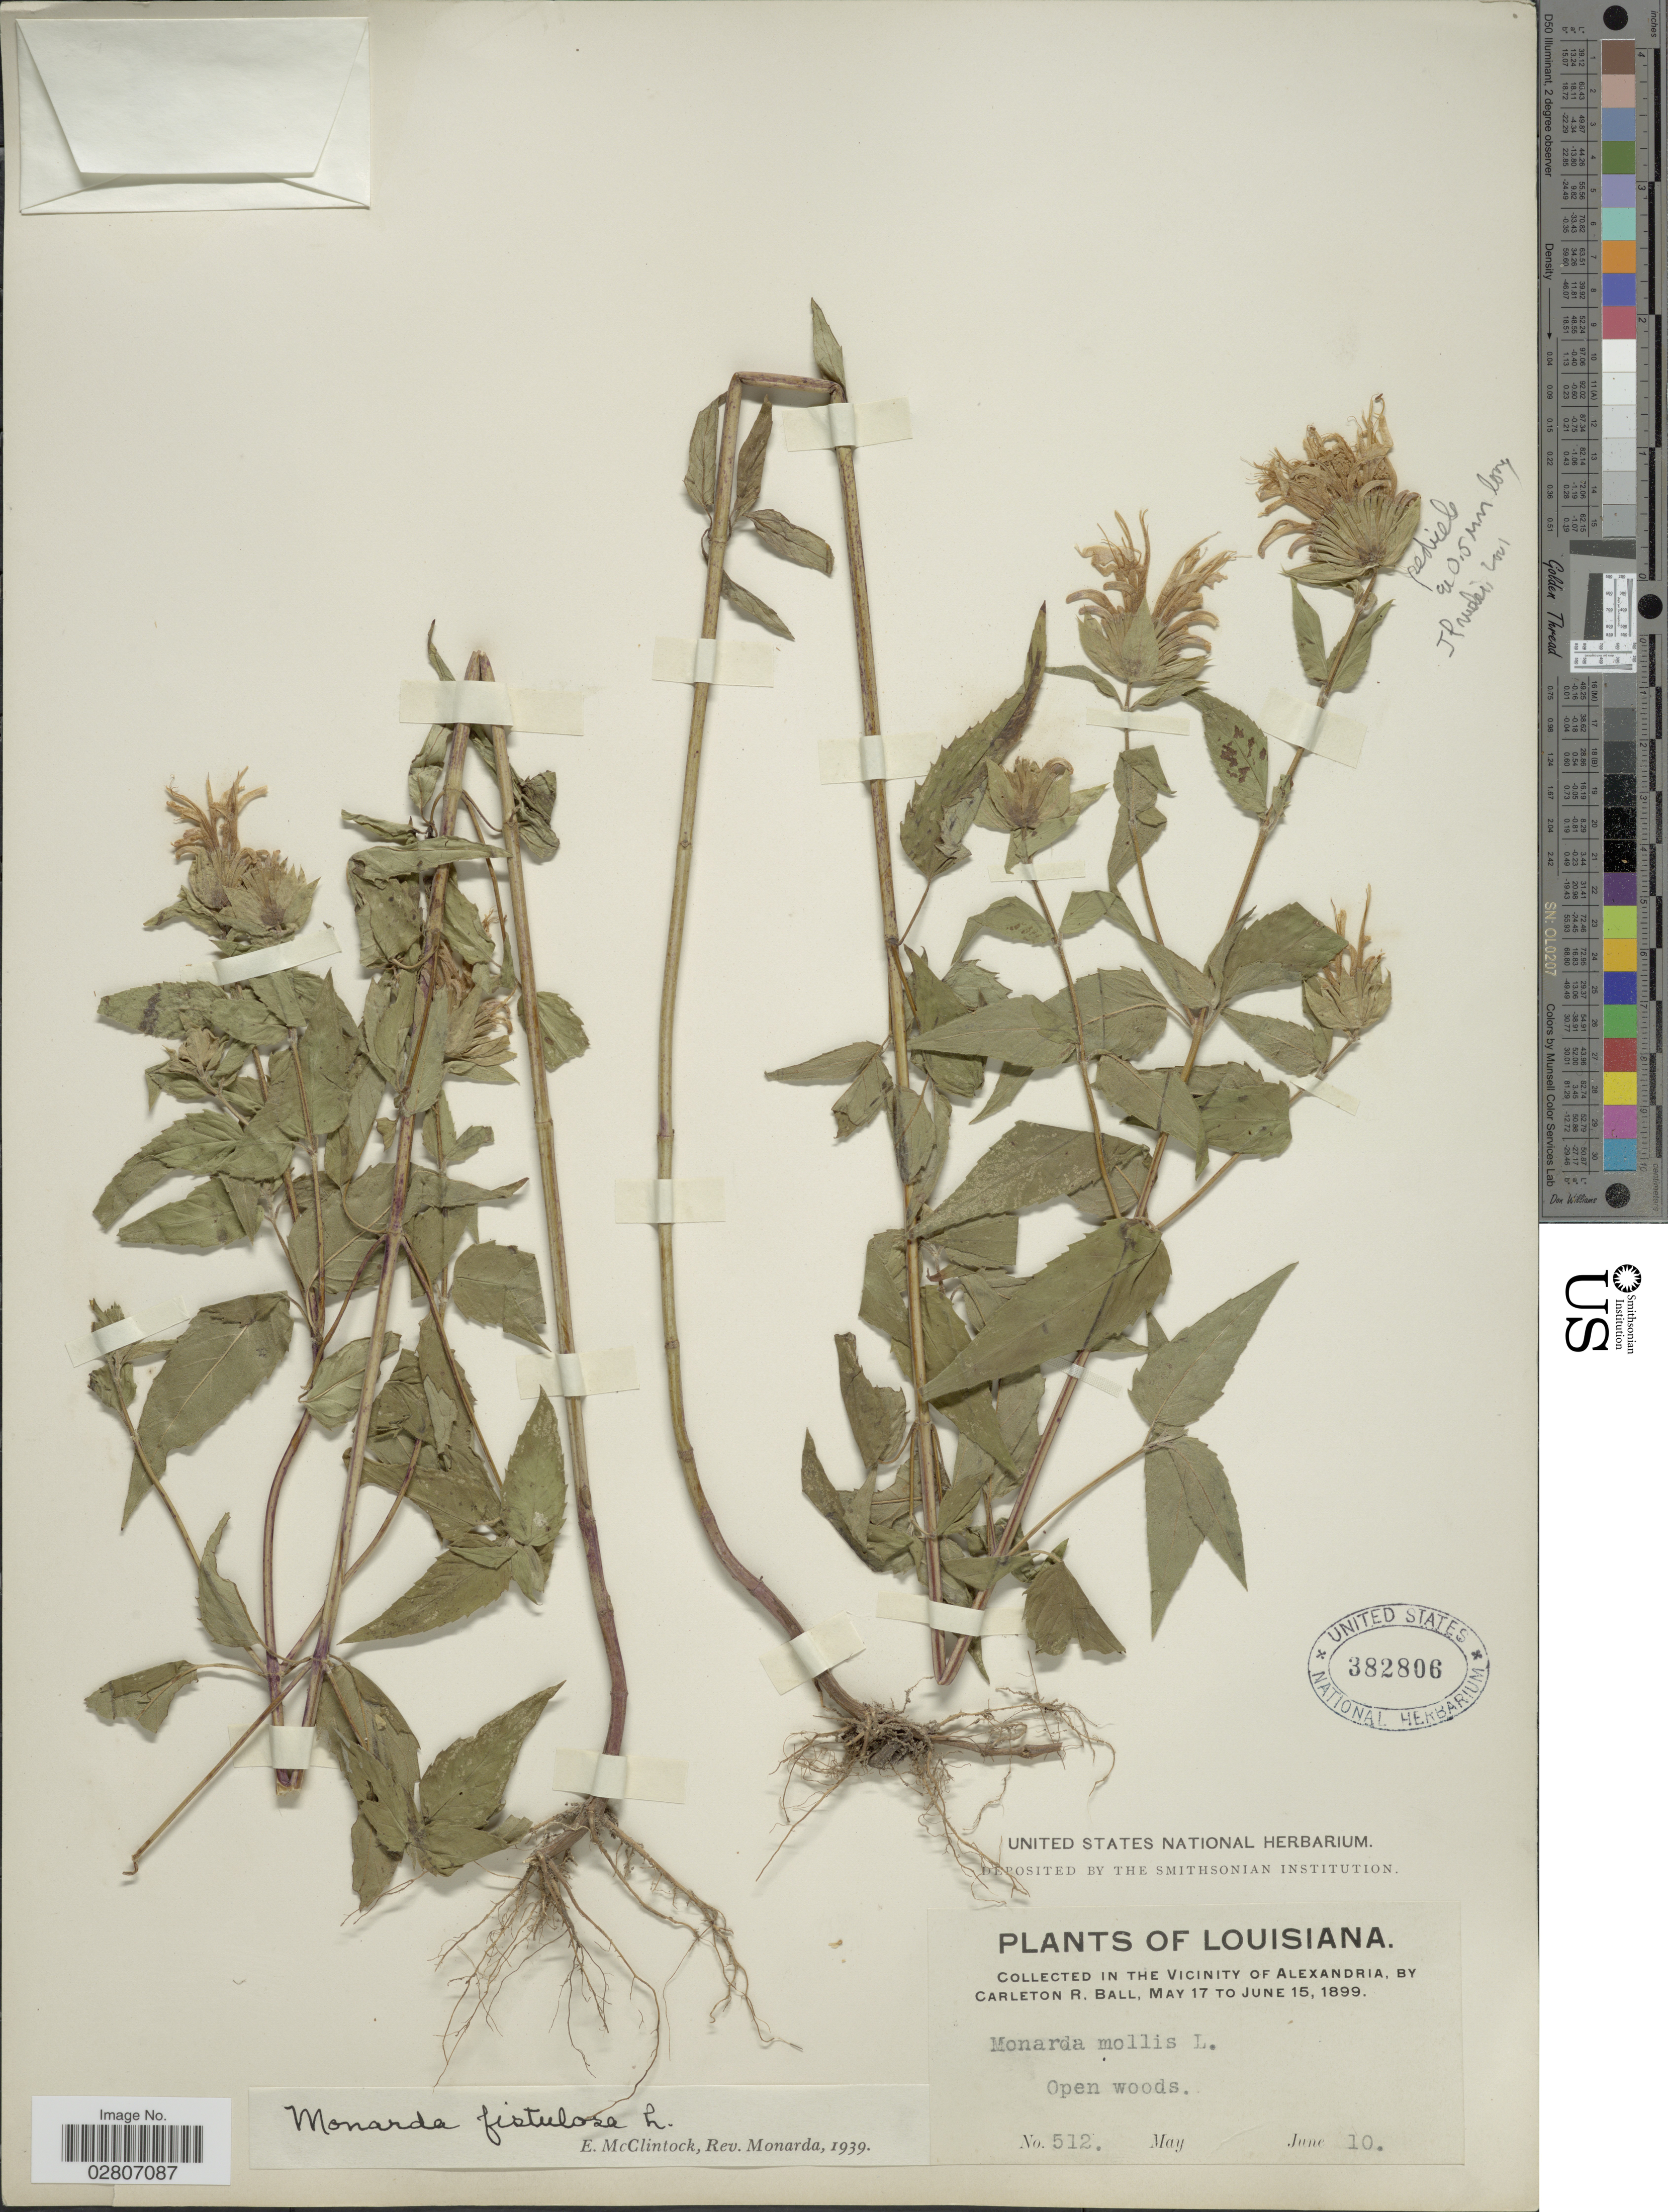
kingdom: Plantae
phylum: Tracheophyta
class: Magnoliopsida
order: Lamiales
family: Lamiaceae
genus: Monarda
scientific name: Monarda fistulosa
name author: L.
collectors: C. R. Ball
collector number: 512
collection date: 1899-06-10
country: United States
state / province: Louisiana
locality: In the Vicinity of Alexandria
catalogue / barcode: US 382806